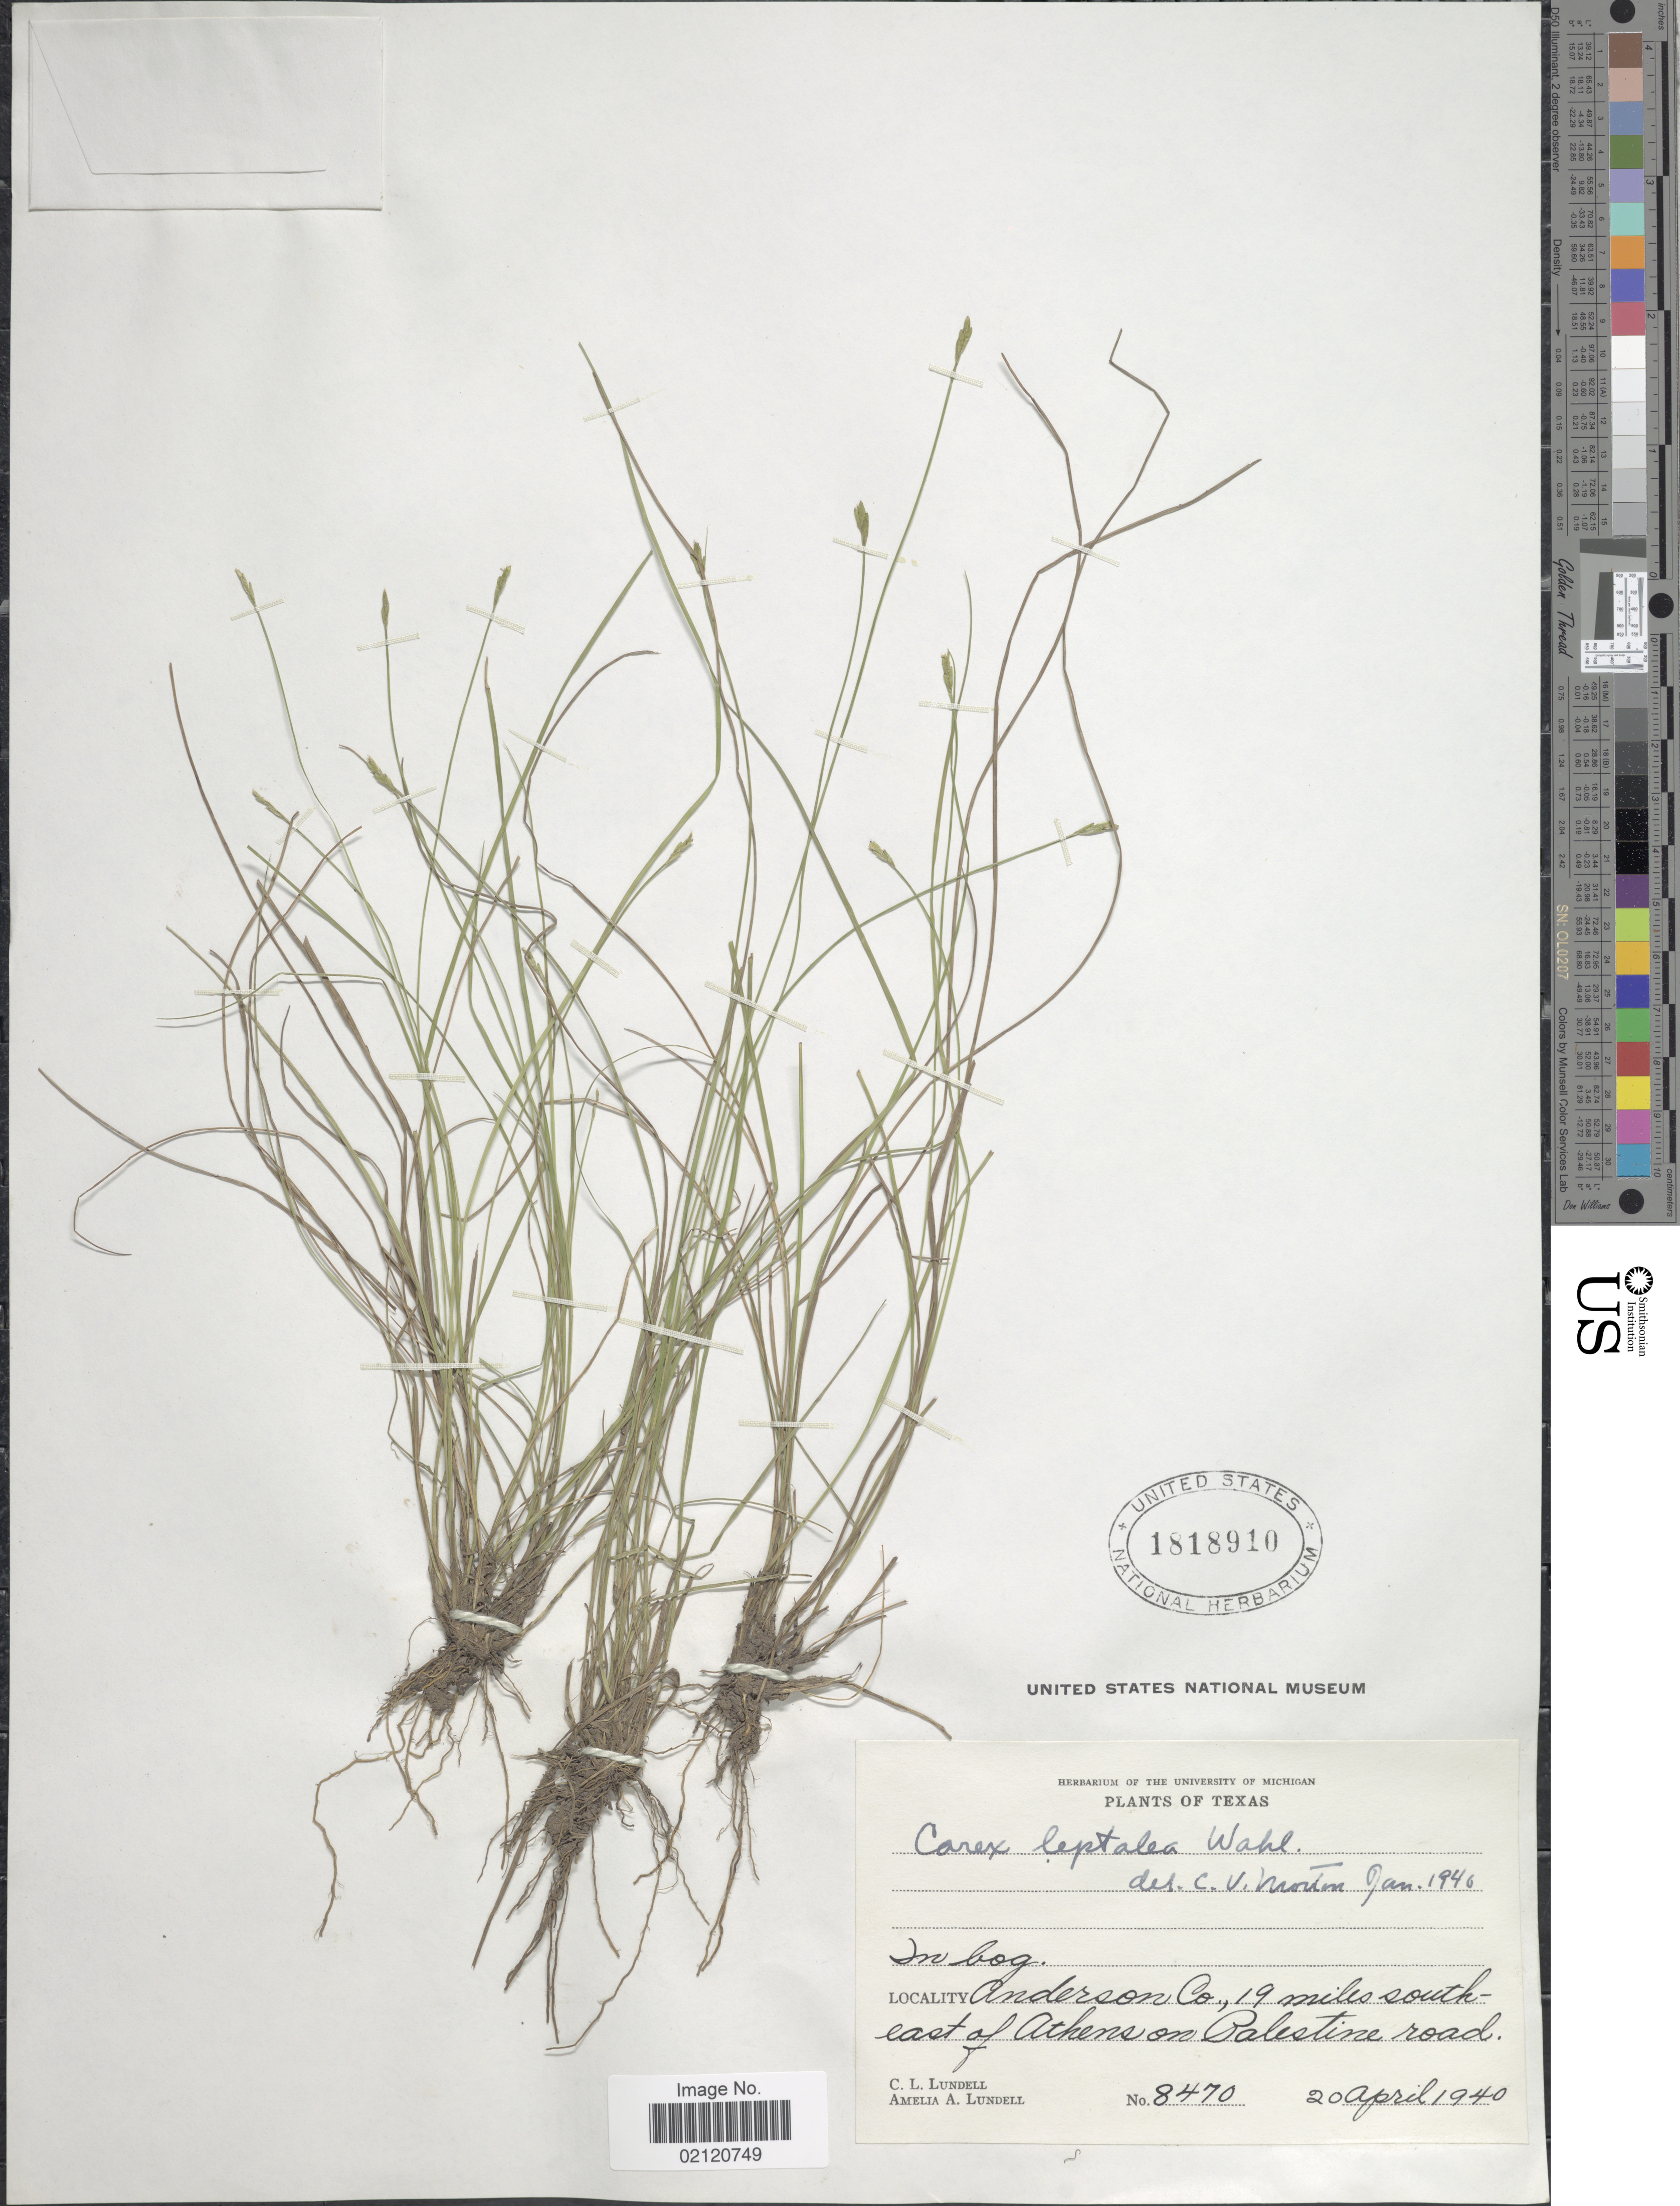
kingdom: Plantae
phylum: Tracheophyta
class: Liliopsida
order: Poales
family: Cyperaceae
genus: Carex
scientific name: Carex leptalea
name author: Wahlenb.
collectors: C. L. Lundell & A. A. Lundell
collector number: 8470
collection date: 1940-04-20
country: United States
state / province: Texas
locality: Anderson Co., 19 miles southeast of Athens on Palestine road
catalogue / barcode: US 1818910